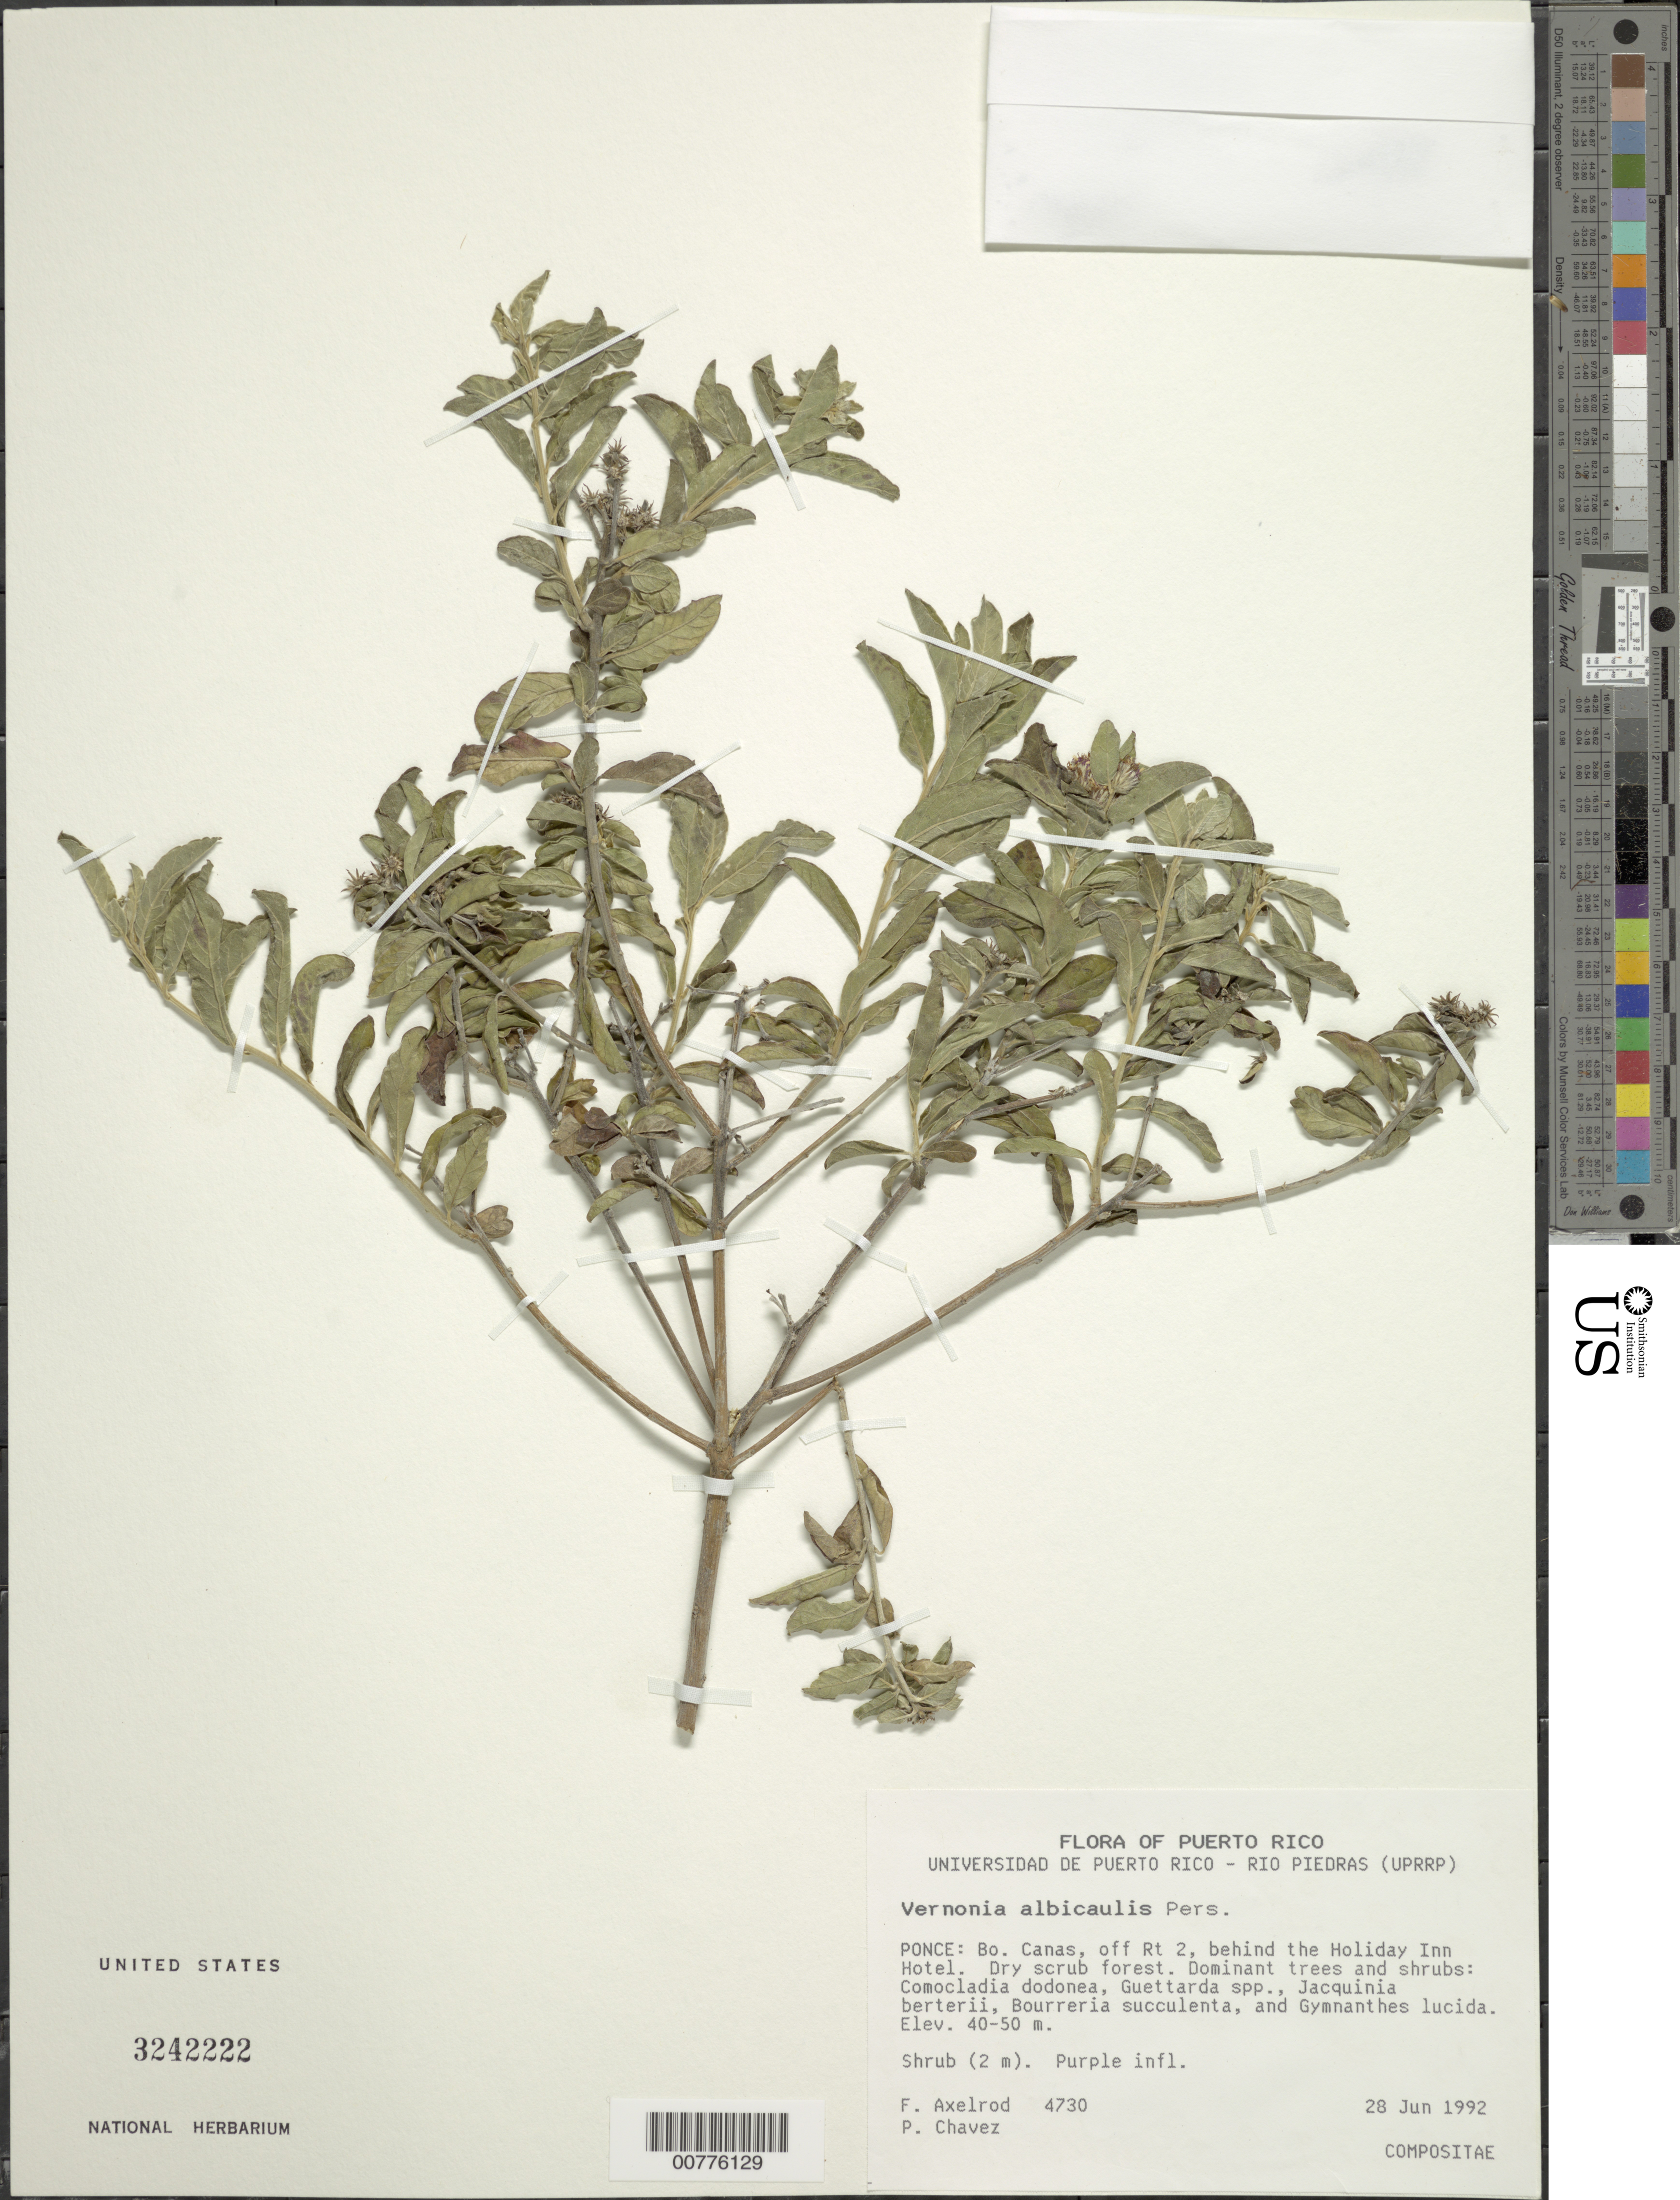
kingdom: Plantae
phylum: Tracheophyta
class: Magnoliopsida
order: Asterales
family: Asteraceae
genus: Lepidaploa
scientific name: Lepidaploa glabra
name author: (Willd.) H. Rob.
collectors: F. S. Axelrod & P. Chavez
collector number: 4730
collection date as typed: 28 Jun 1992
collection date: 1992-06-28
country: Puerto Rico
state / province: Ponce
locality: Bo. Canas, off Rt 2, behind the Holiday Inn Hotel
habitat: Dry scrub forest. Dominant trees and shrubs: Comocladia dodonea, Guettarda spp., Jacquinia berterii,Bourreria succulenta,etc.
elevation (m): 40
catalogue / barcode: US 3242222